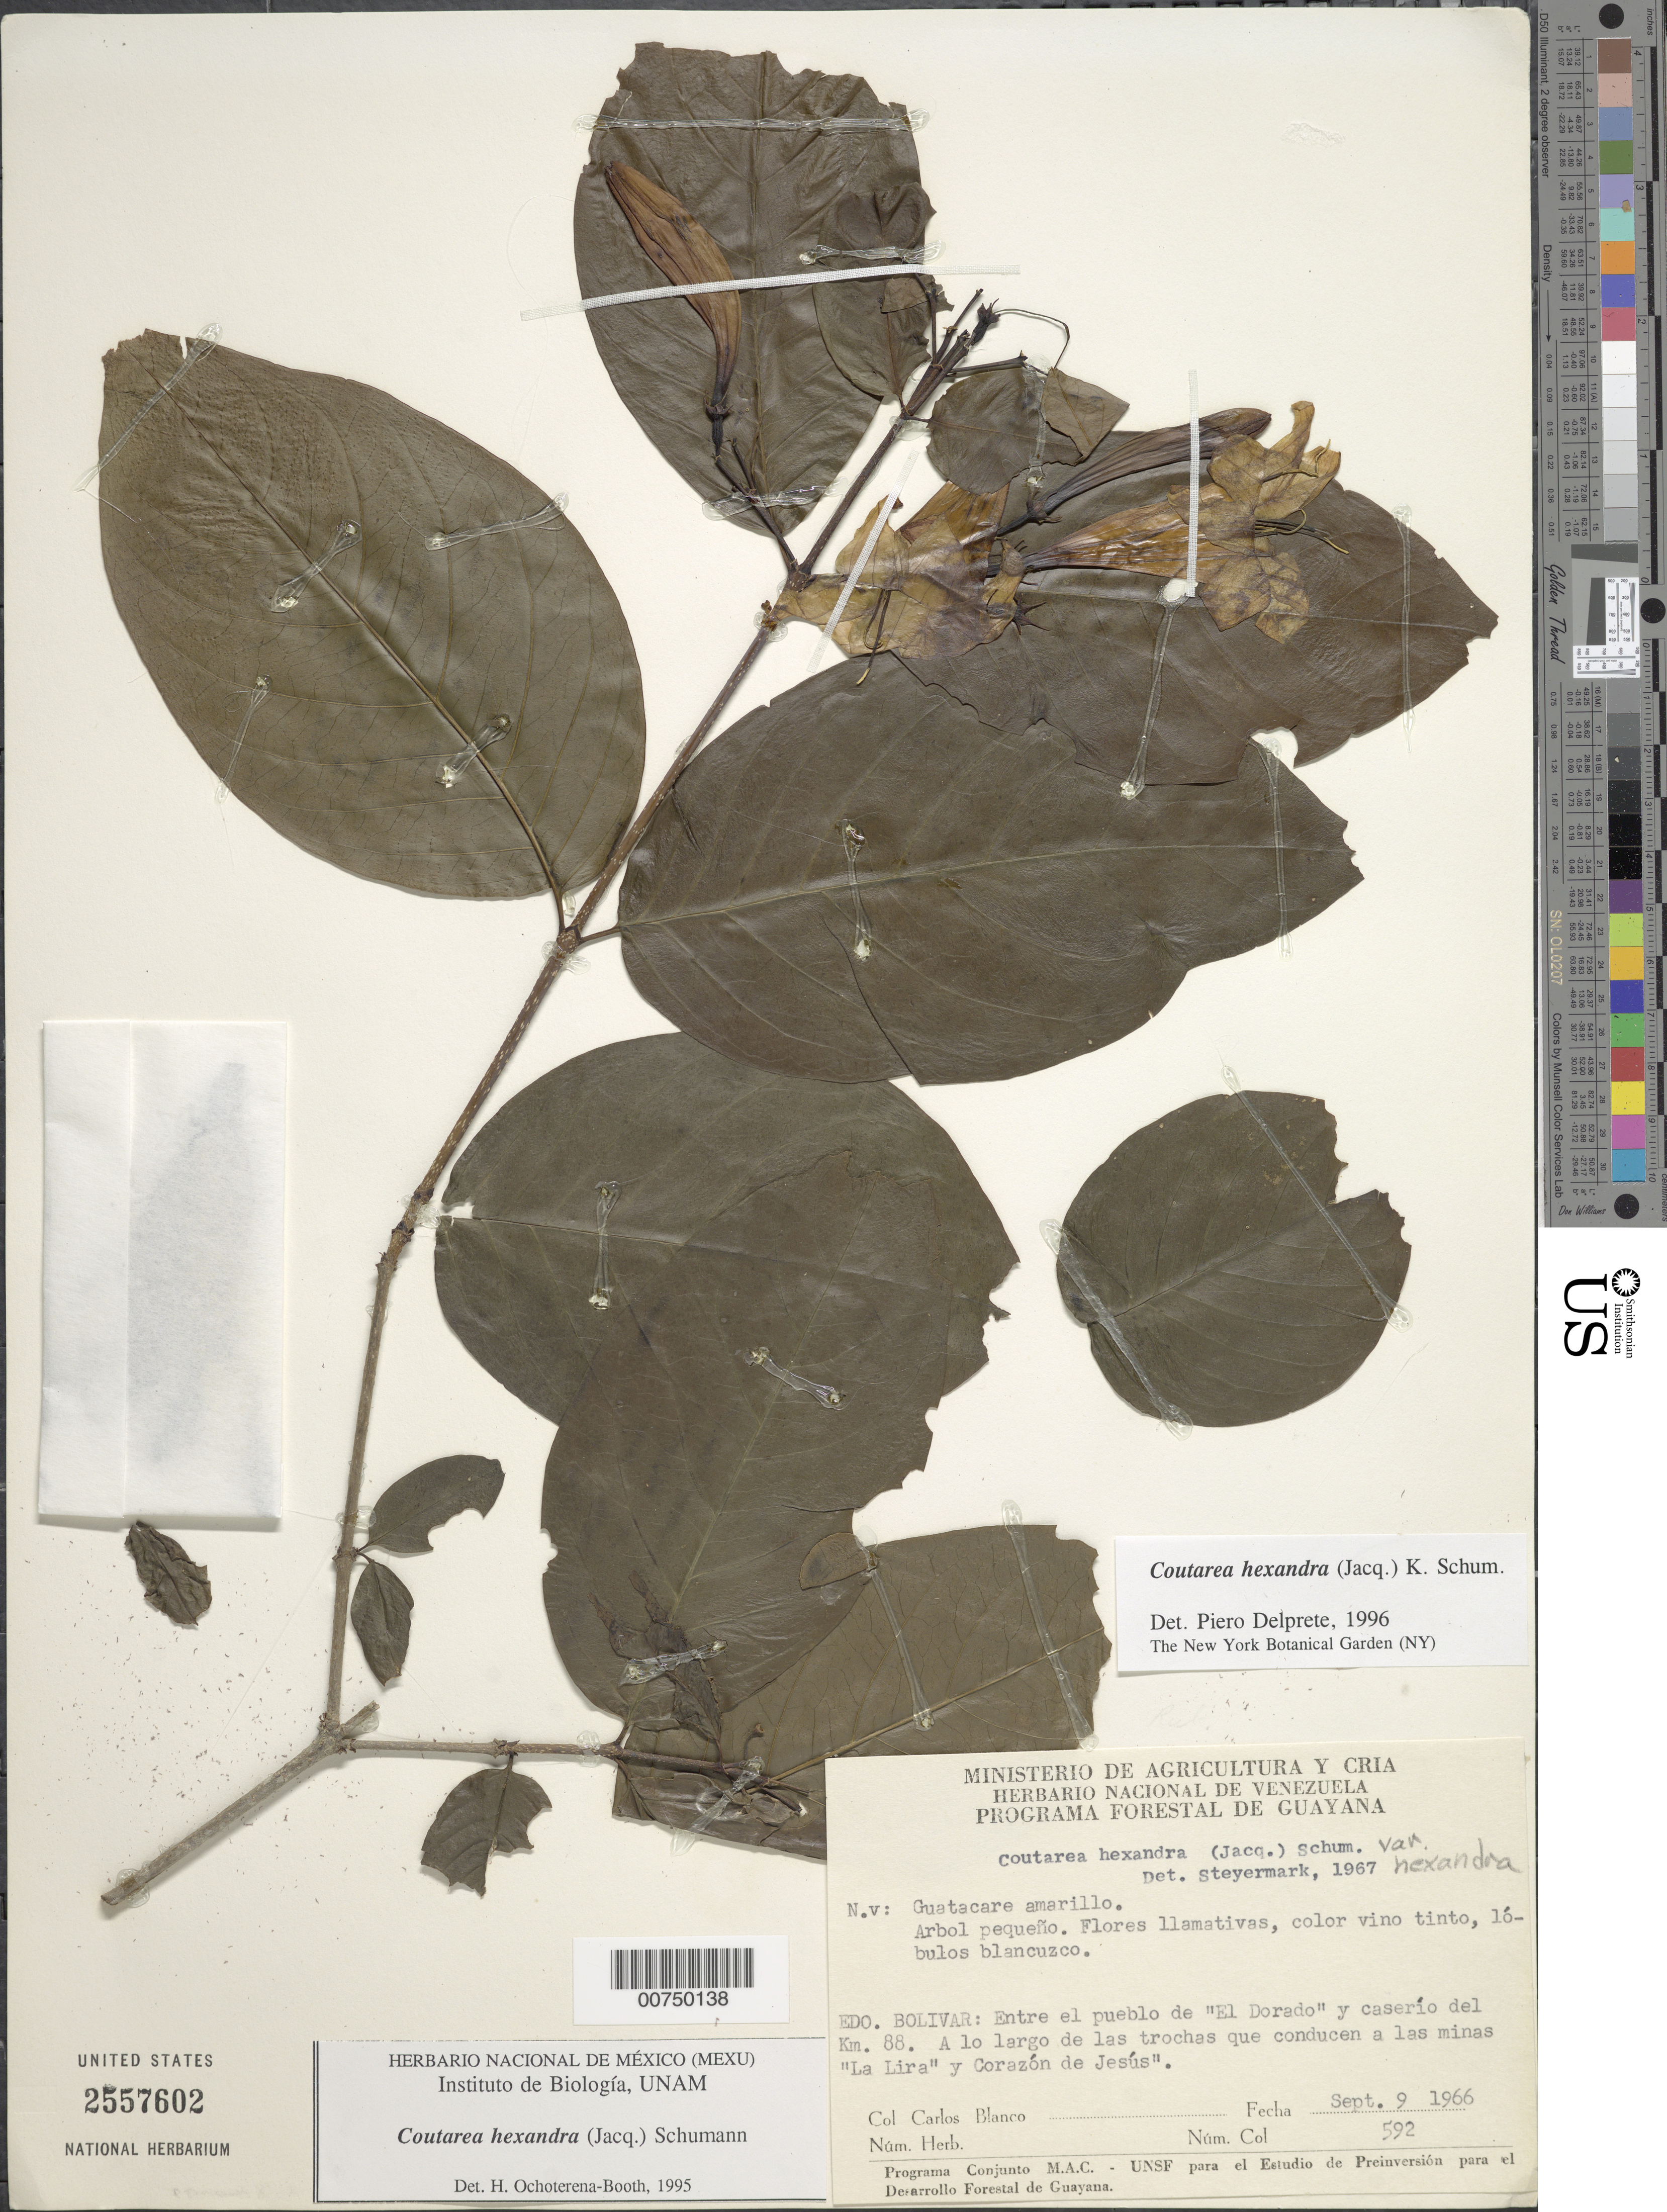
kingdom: Plantae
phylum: Tracheophyta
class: Magnoliopsida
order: Gentianales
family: Rubiaceae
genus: Coutarea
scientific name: Coutarea hexandra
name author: (Jacq.) K. Schum.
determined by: Delprete, P. G., Herb. de Guyane Cay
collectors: C. A. Blanco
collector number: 592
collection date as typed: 9-Sep-66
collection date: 1966-09-09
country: Venezuela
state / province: Bolívar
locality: Pueblo "El Dorado" to el caserío del km 88; a lo largo de las trochas que conducen a las minas "La Lira" y "Corazon de Jesus"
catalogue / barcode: US 2557602